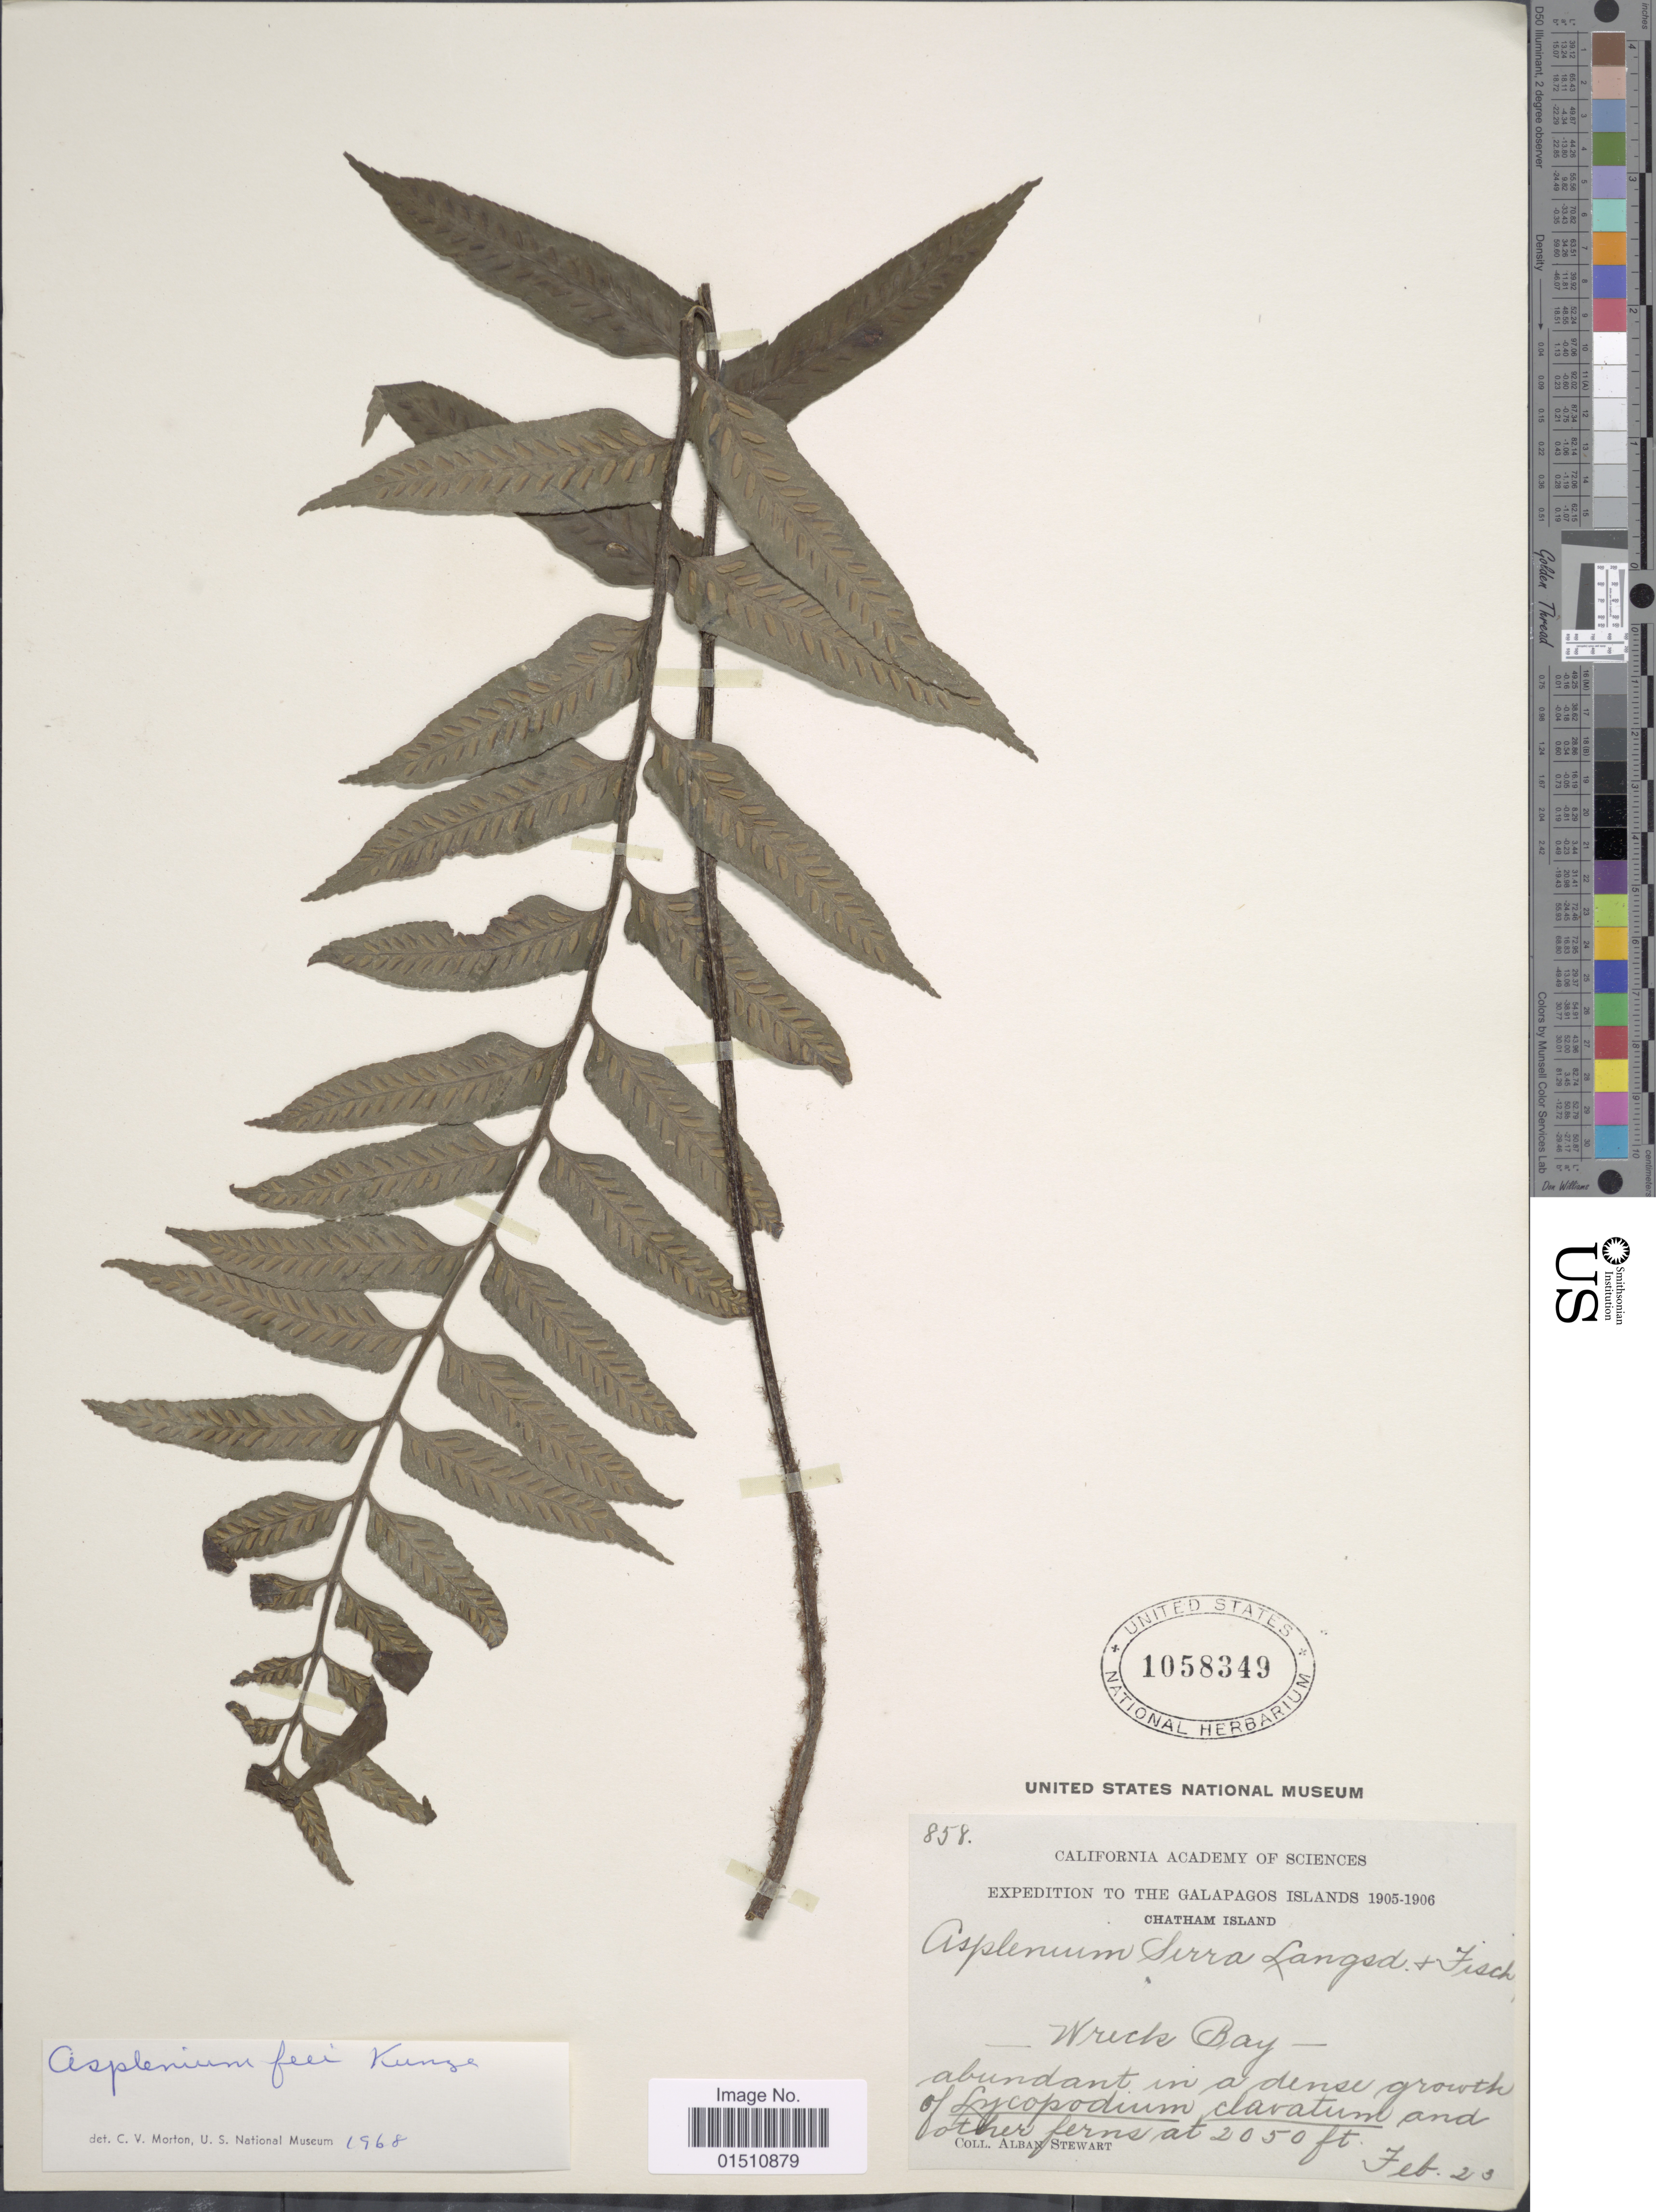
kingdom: Plantae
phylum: Tracheophyta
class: Polypodiopsida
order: Polypodiales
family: Aspleniaceae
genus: Asplenium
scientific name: Asplenium feei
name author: Kunze ex Fée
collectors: A. Stewart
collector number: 858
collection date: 1905-02-23/1906-02-23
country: Ecuador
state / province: Colón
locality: Galapagos Islands, Chatham Island, Wreck Bay.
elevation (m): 625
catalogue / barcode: US 1058349